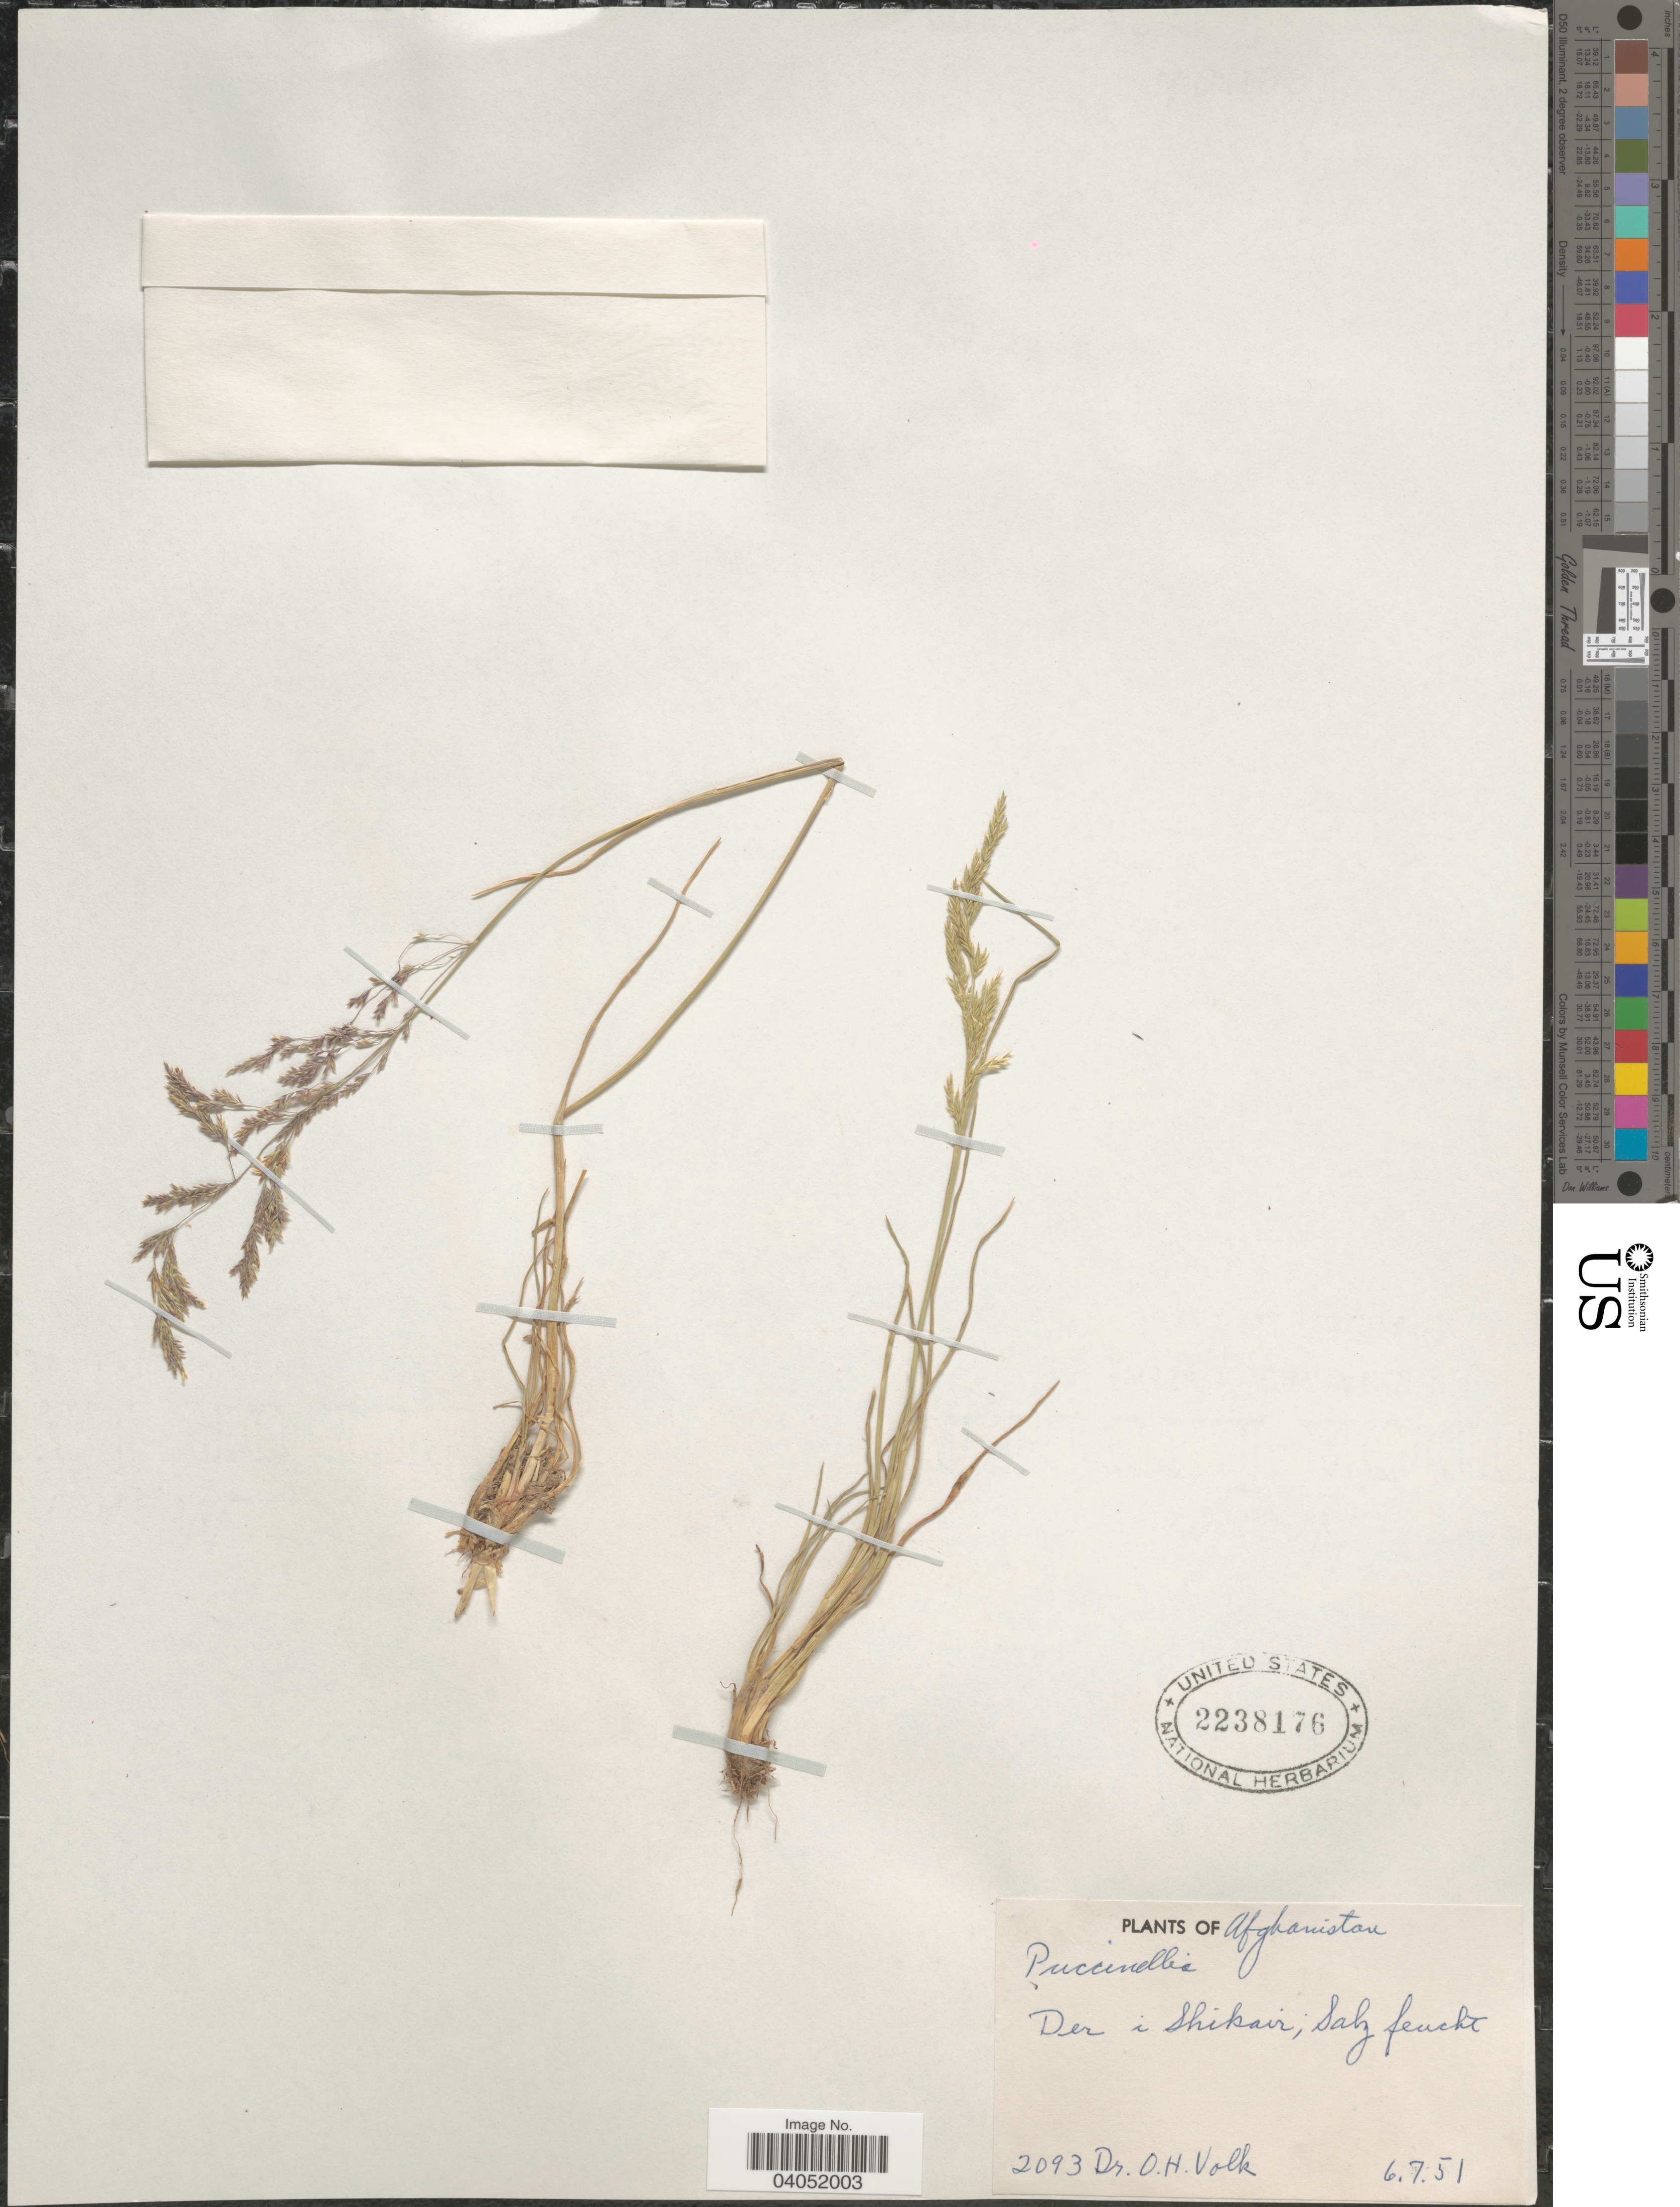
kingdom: Plantae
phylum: Tracheophyta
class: Liliopsida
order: Poales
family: Poaceae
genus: Puccinellia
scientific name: Puccinellia sp.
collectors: O. Volk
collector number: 2093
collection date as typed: Transcribed d/m/y: 6/7/51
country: Afghanistan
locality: Der i Shikair; Salz feucht.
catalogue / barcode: US 2238176